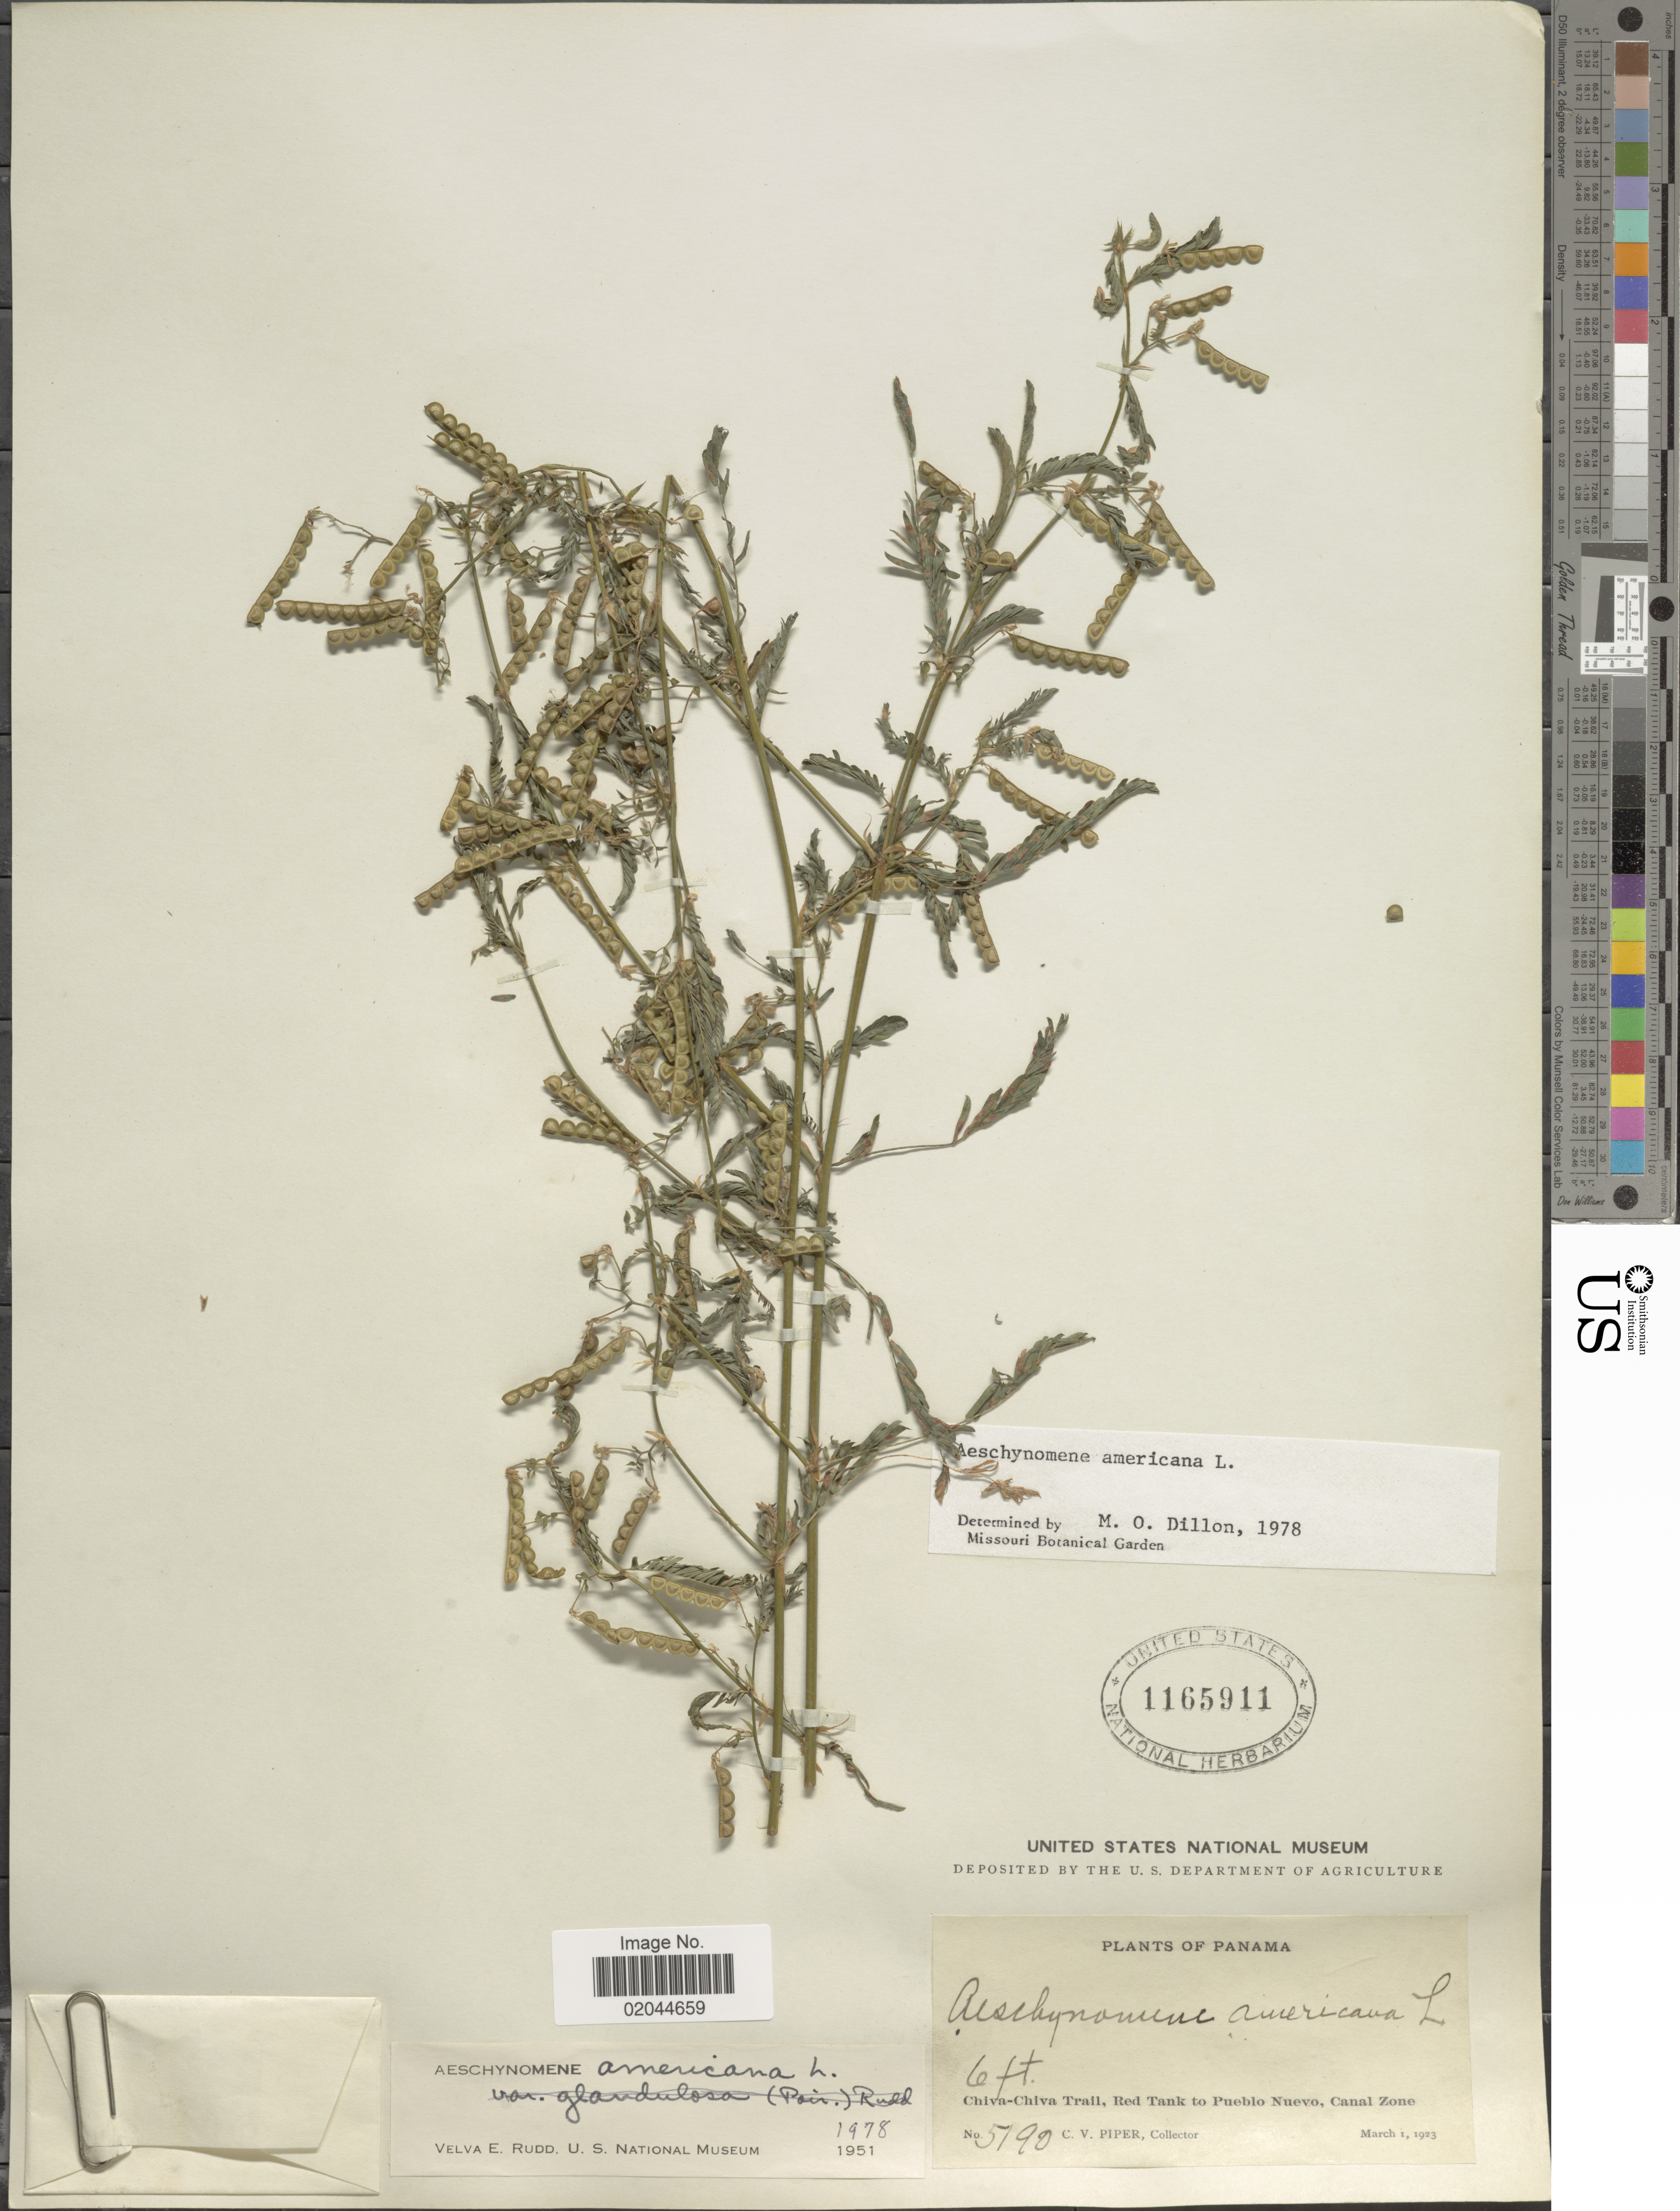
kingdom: Plantae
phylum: Tracheophyta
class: Magnoliopsida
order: Fabales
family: Fabaceae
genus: Aeschynomene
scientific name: Aeschynomene americana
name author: L.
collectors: C. V. Piper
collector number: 5190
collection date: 1923-03-01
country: Panama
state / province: Panamá / Panamá Oeste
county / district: Canal Zone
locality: Chiva-Chiva Trail, Red Tank to Pueblo Nuevo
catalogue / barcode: US 1165911